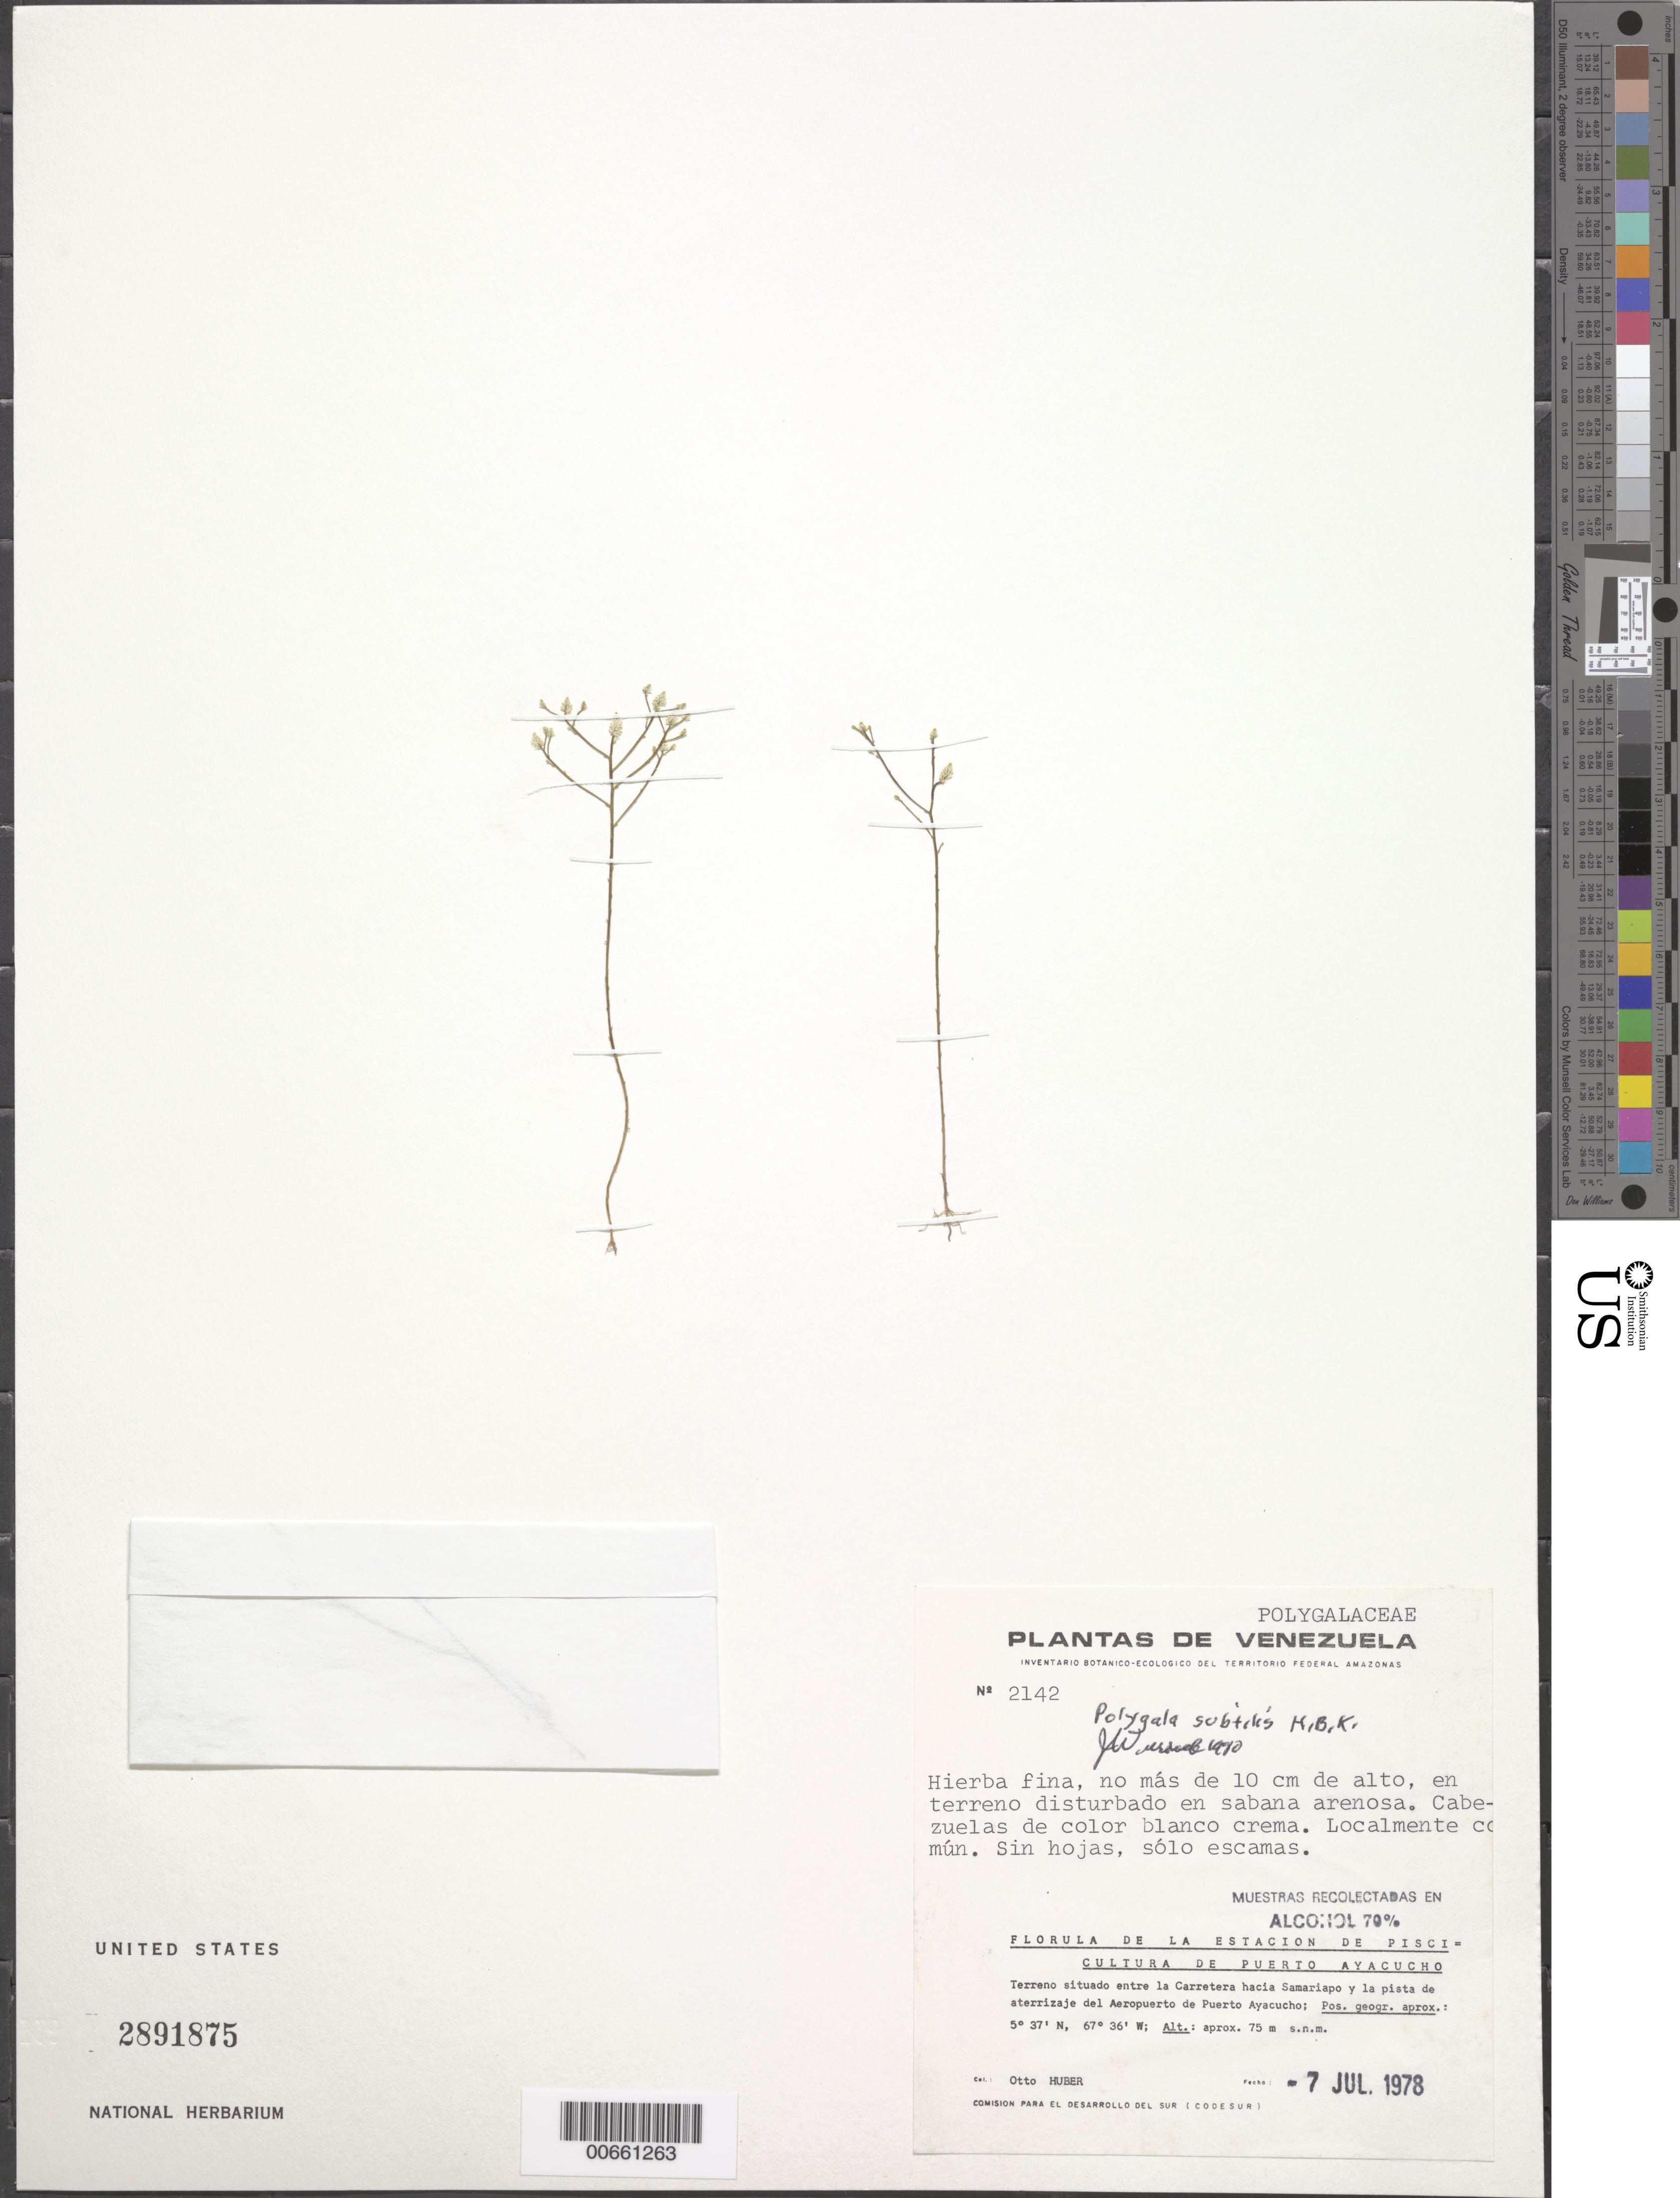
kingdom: Plantae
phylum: Tracheophyta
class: Magnoliopsida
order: Fabales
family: Polygalaceae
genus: Polygala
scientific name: Polygala subtilis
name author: Kunth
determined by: Wurdack, John J., (US), US (UNITED STATES)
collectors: O. Huber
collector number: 2142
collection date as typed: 7-Jul-78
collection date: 1978-07-07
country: Venezuela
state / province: Amazonas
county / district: Atures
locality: Puerto Ayacucho, entre la carretera hacia Samariapo y la pista de aterrizaje del Aeropuerto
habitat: Terreno disturbado en sbana arenosa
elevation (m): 75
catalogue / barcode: US 2891875